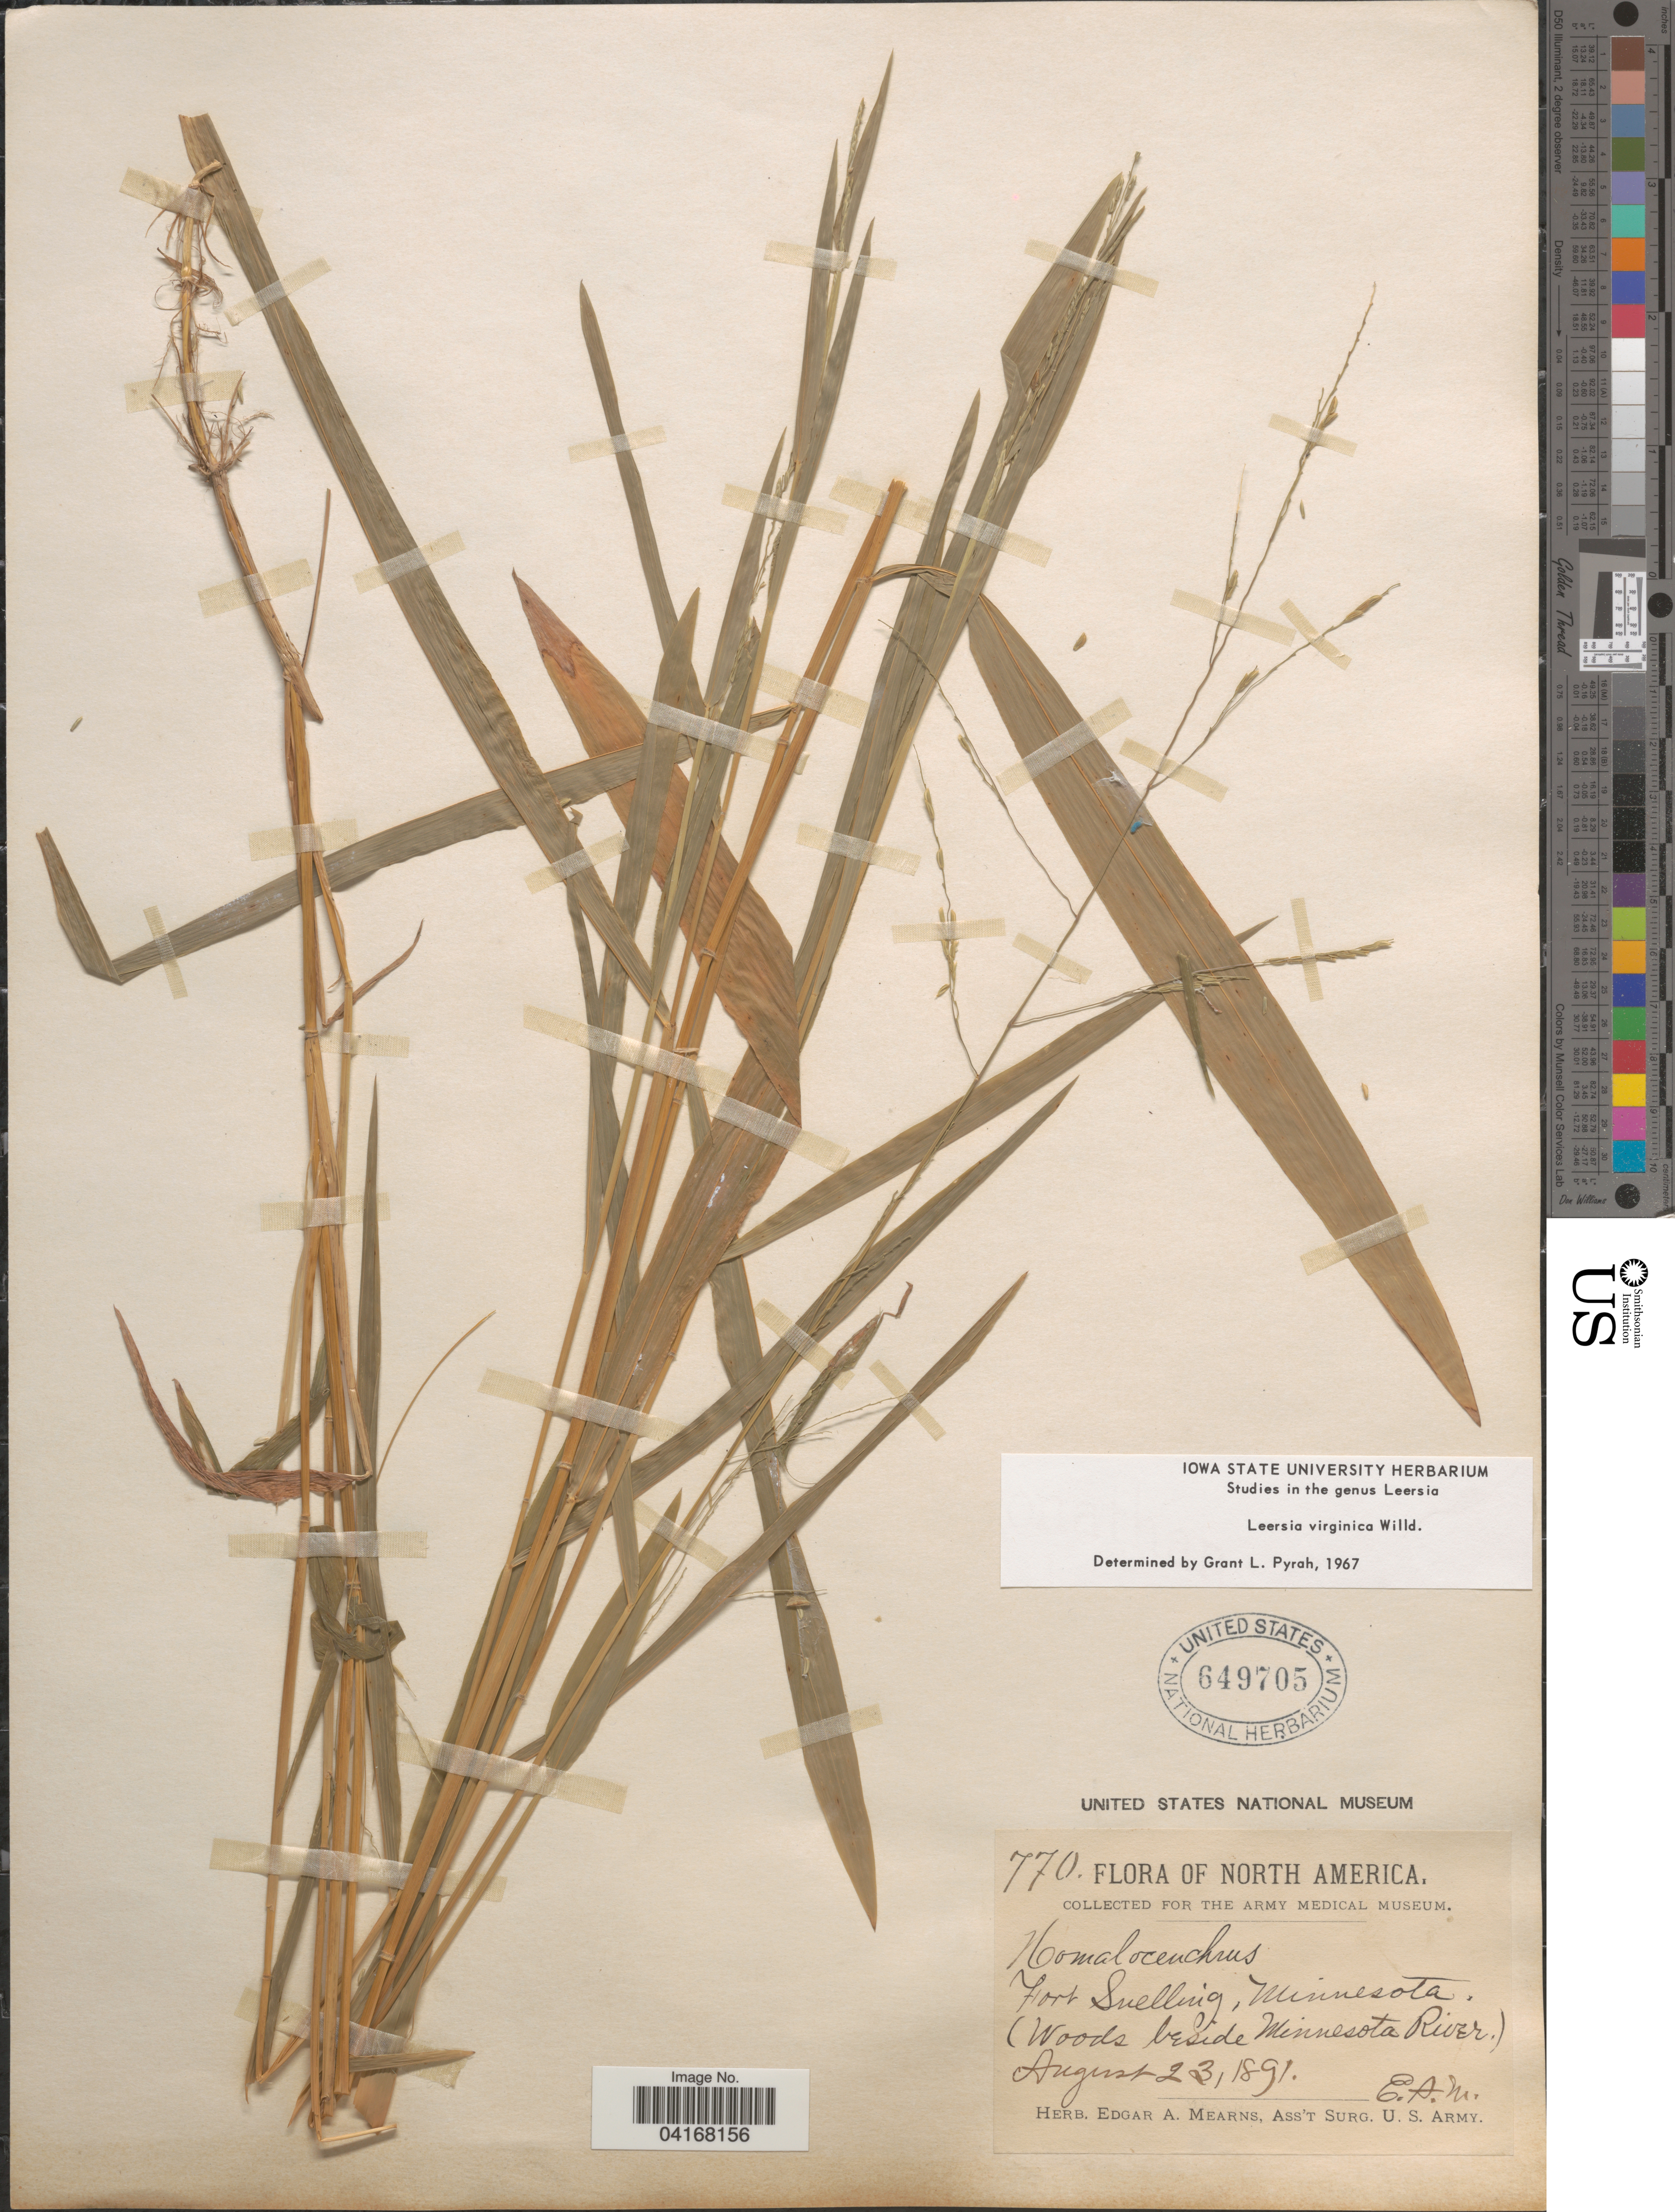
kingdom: Plantae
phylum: Tracheophyta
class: Liliopsida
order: Poales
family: Poaceae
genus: Leersia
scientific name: Leersia virginica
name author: Willd.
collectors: E. A. Mearns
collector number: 770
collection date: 1891-08-23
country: United States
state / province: Minnesota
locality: Fort Snelling. (Woods beside Minnesota River).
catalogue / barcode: US 649705